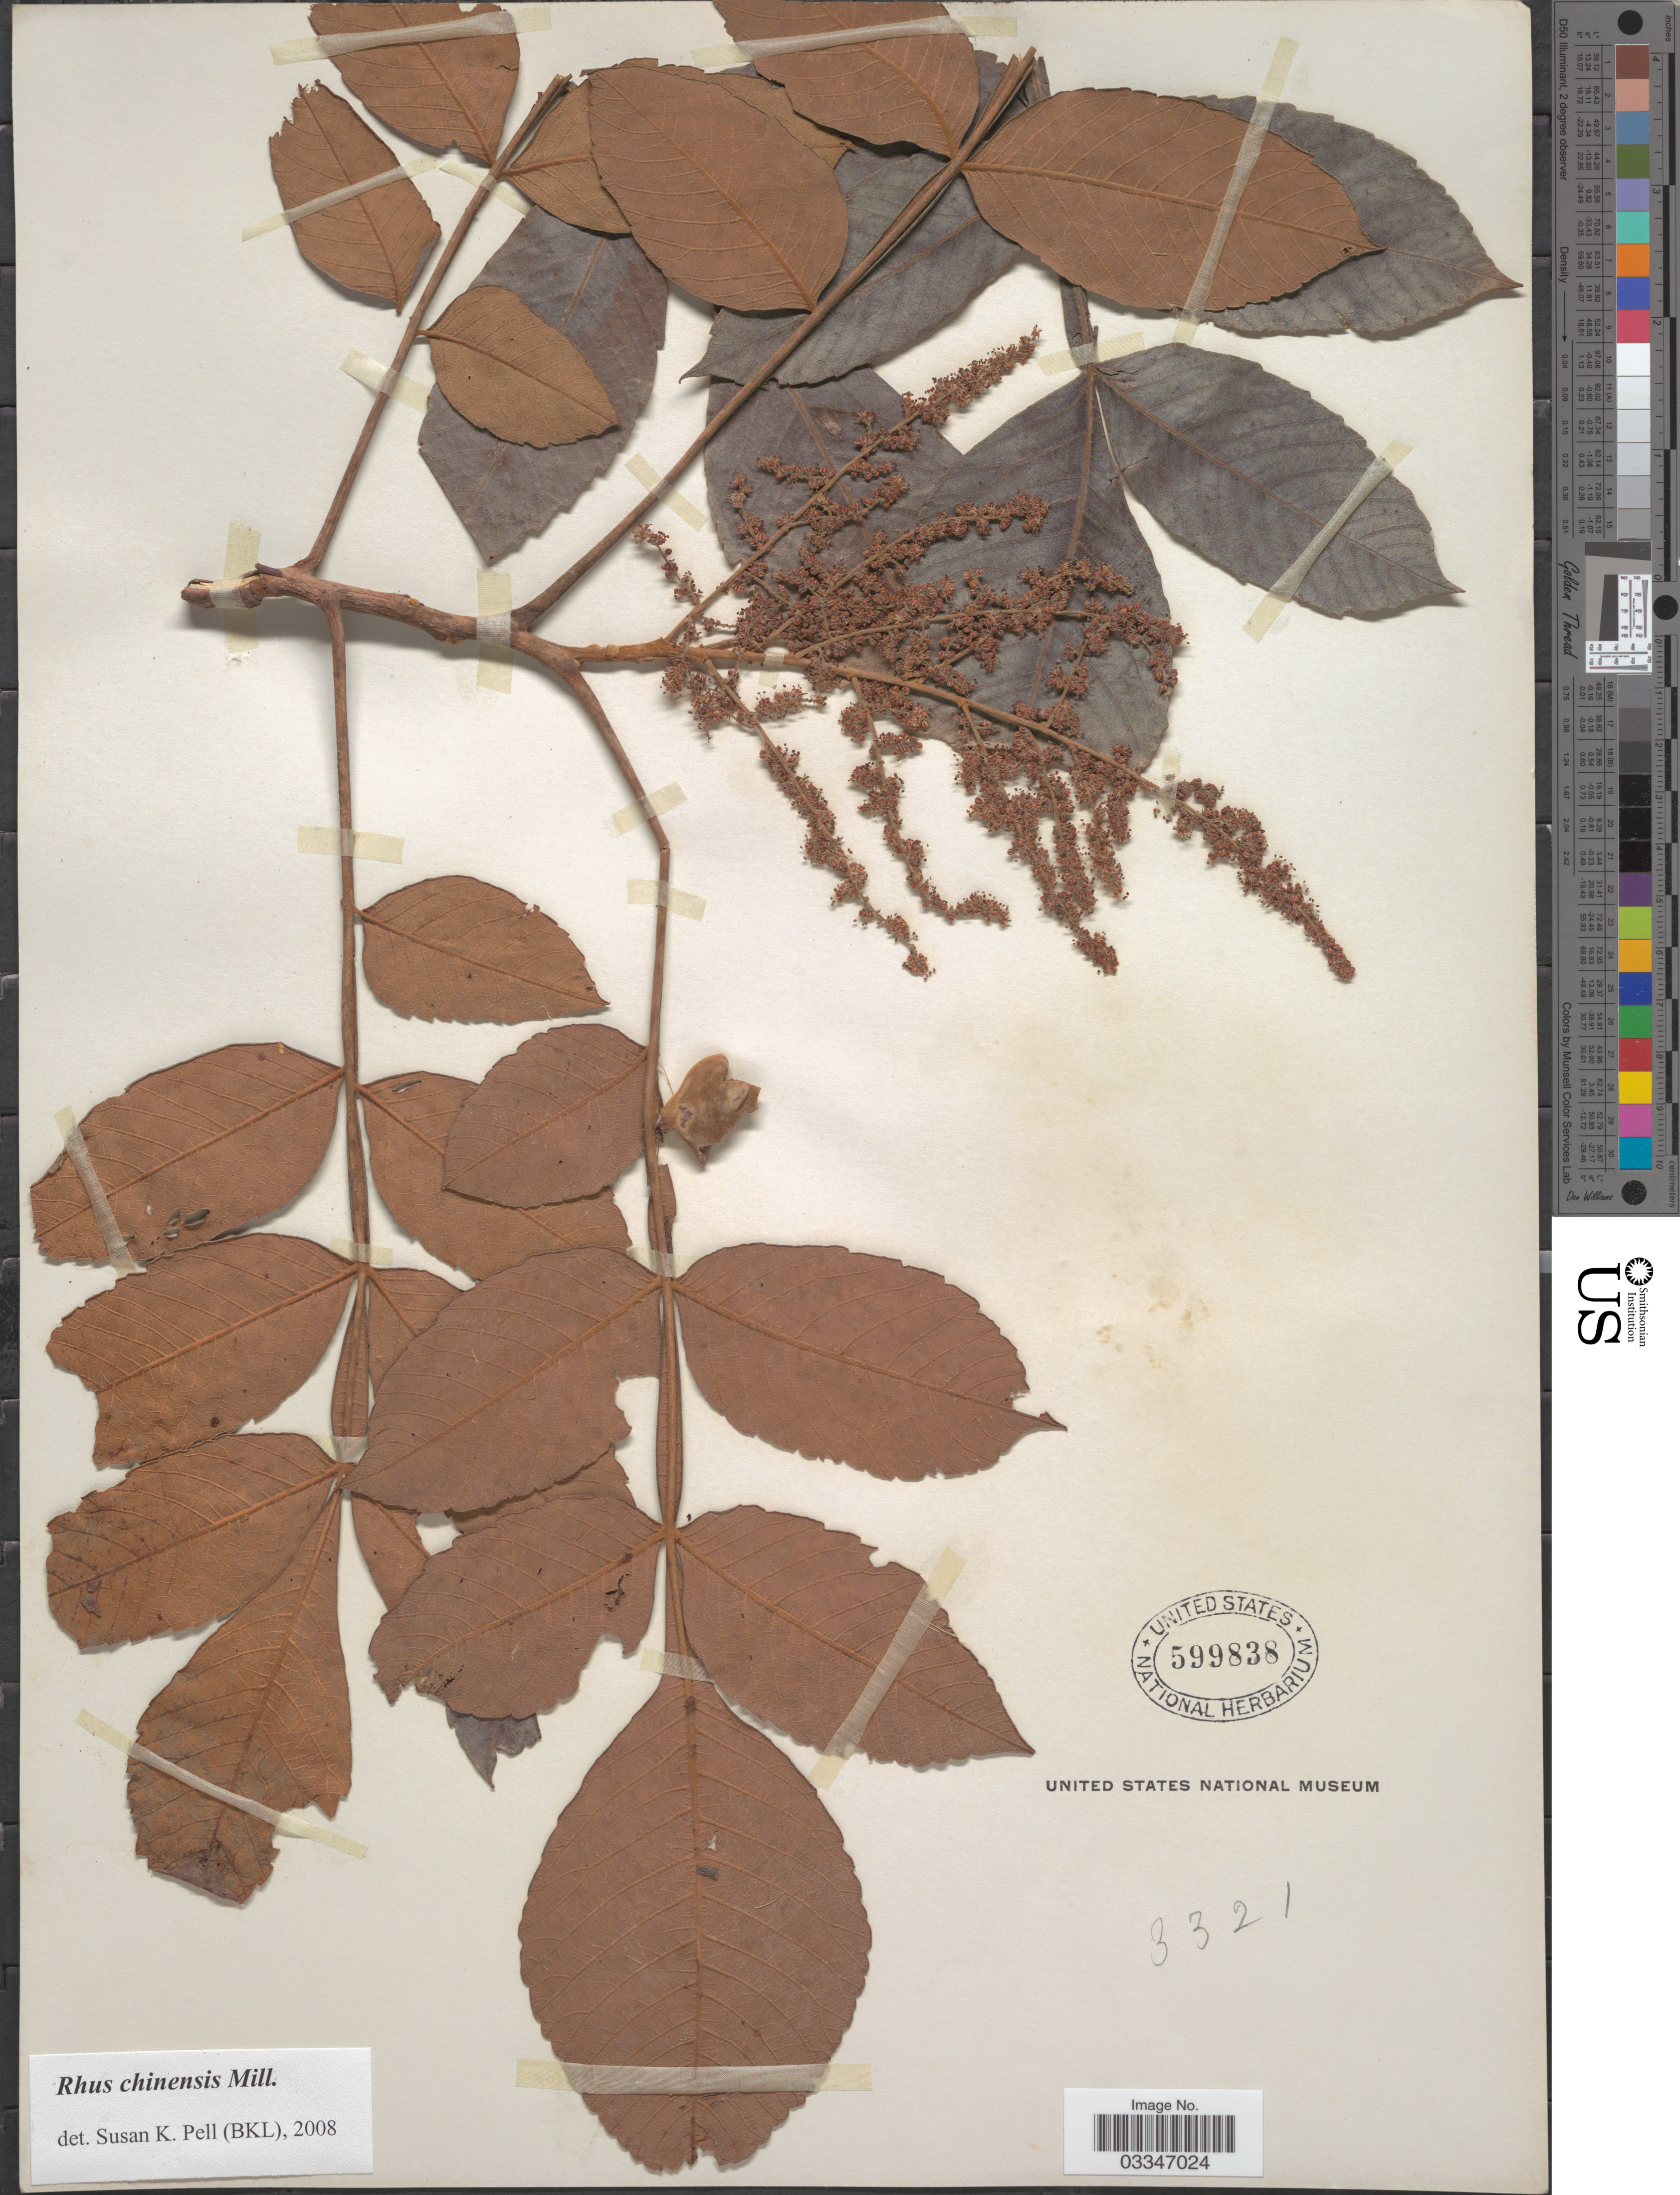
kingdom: Plantae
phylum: Tracheophyta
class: Magnoliopsida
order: Sapindales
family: Anacardiaceae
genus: Rhus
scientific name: Rhus chinensis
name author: Mill.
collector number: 3321?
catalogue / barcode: US 599838